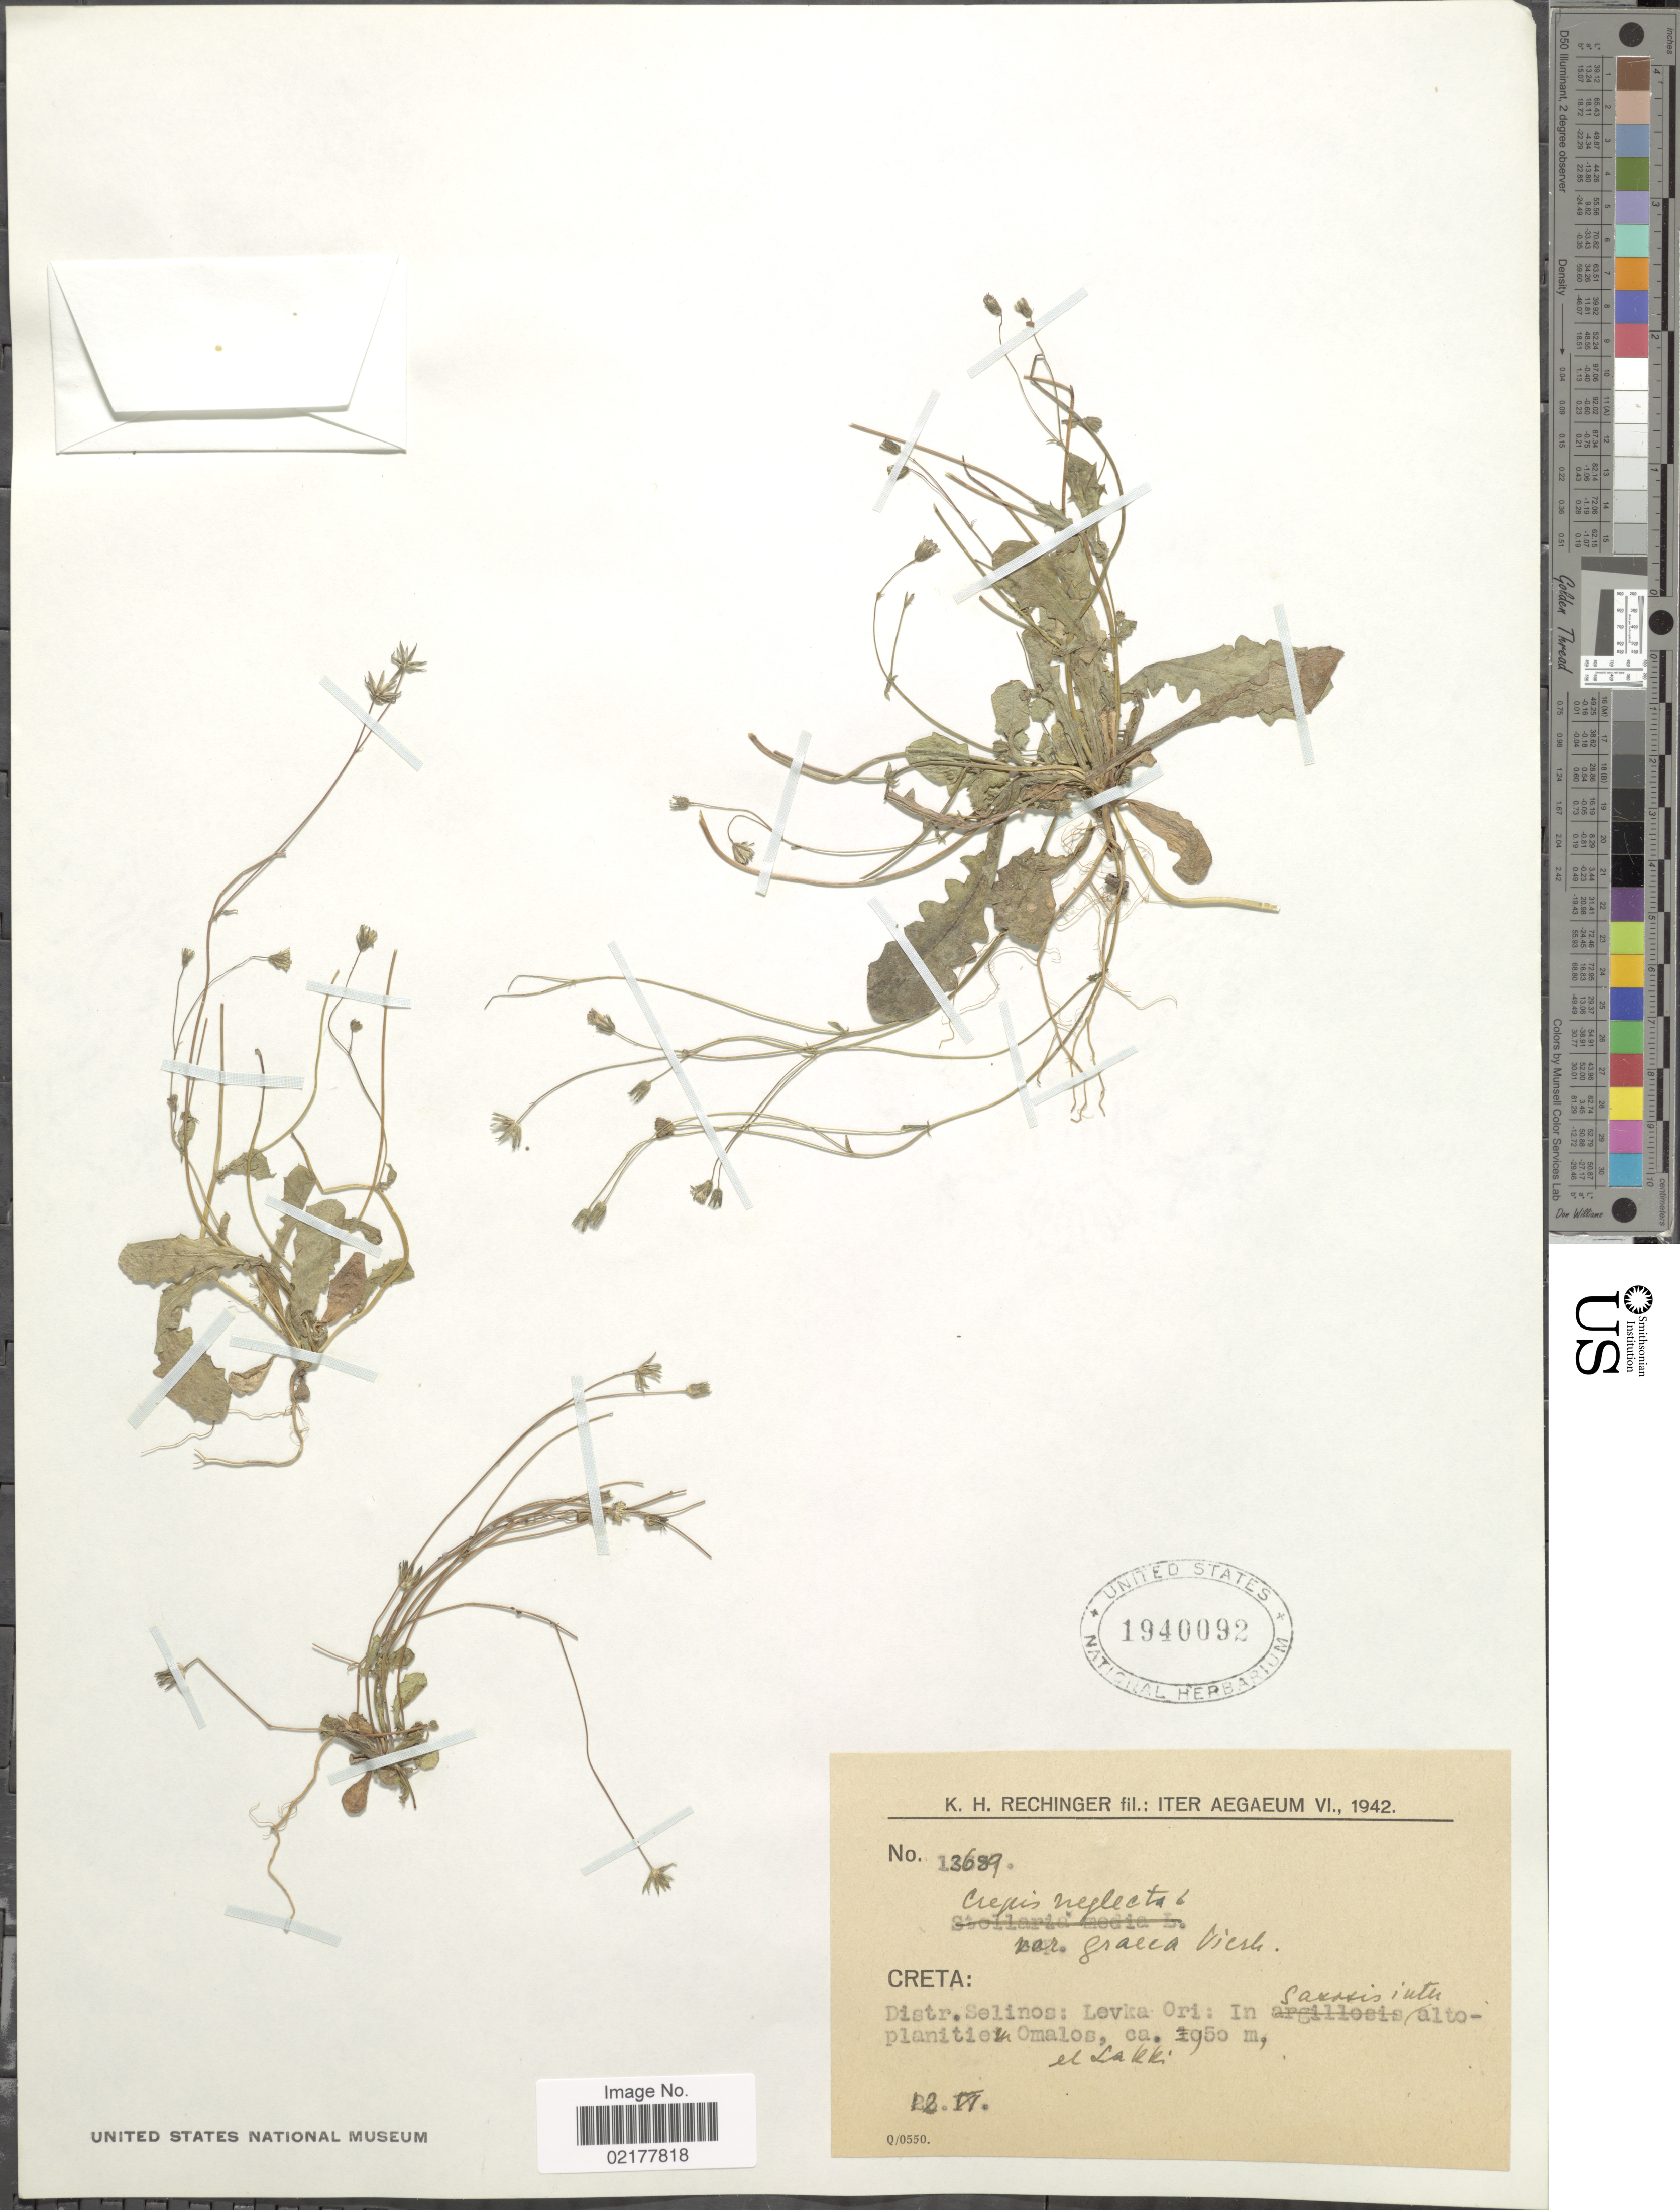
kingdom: Plantae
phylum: Tracheophyta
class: Magnoliopsida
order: Asterales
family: Asteraceae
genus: Crepis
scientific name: Crepis neglecta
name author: L.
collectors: K. H. Rechinger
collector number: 13689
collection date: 1942-06-12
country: Greece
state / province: Crete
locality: Creta: Distr. Selinos: Levka Ori: In saxosis inter planitiem Omalos et Lakki.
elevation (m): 1950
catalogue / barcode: US 1940092